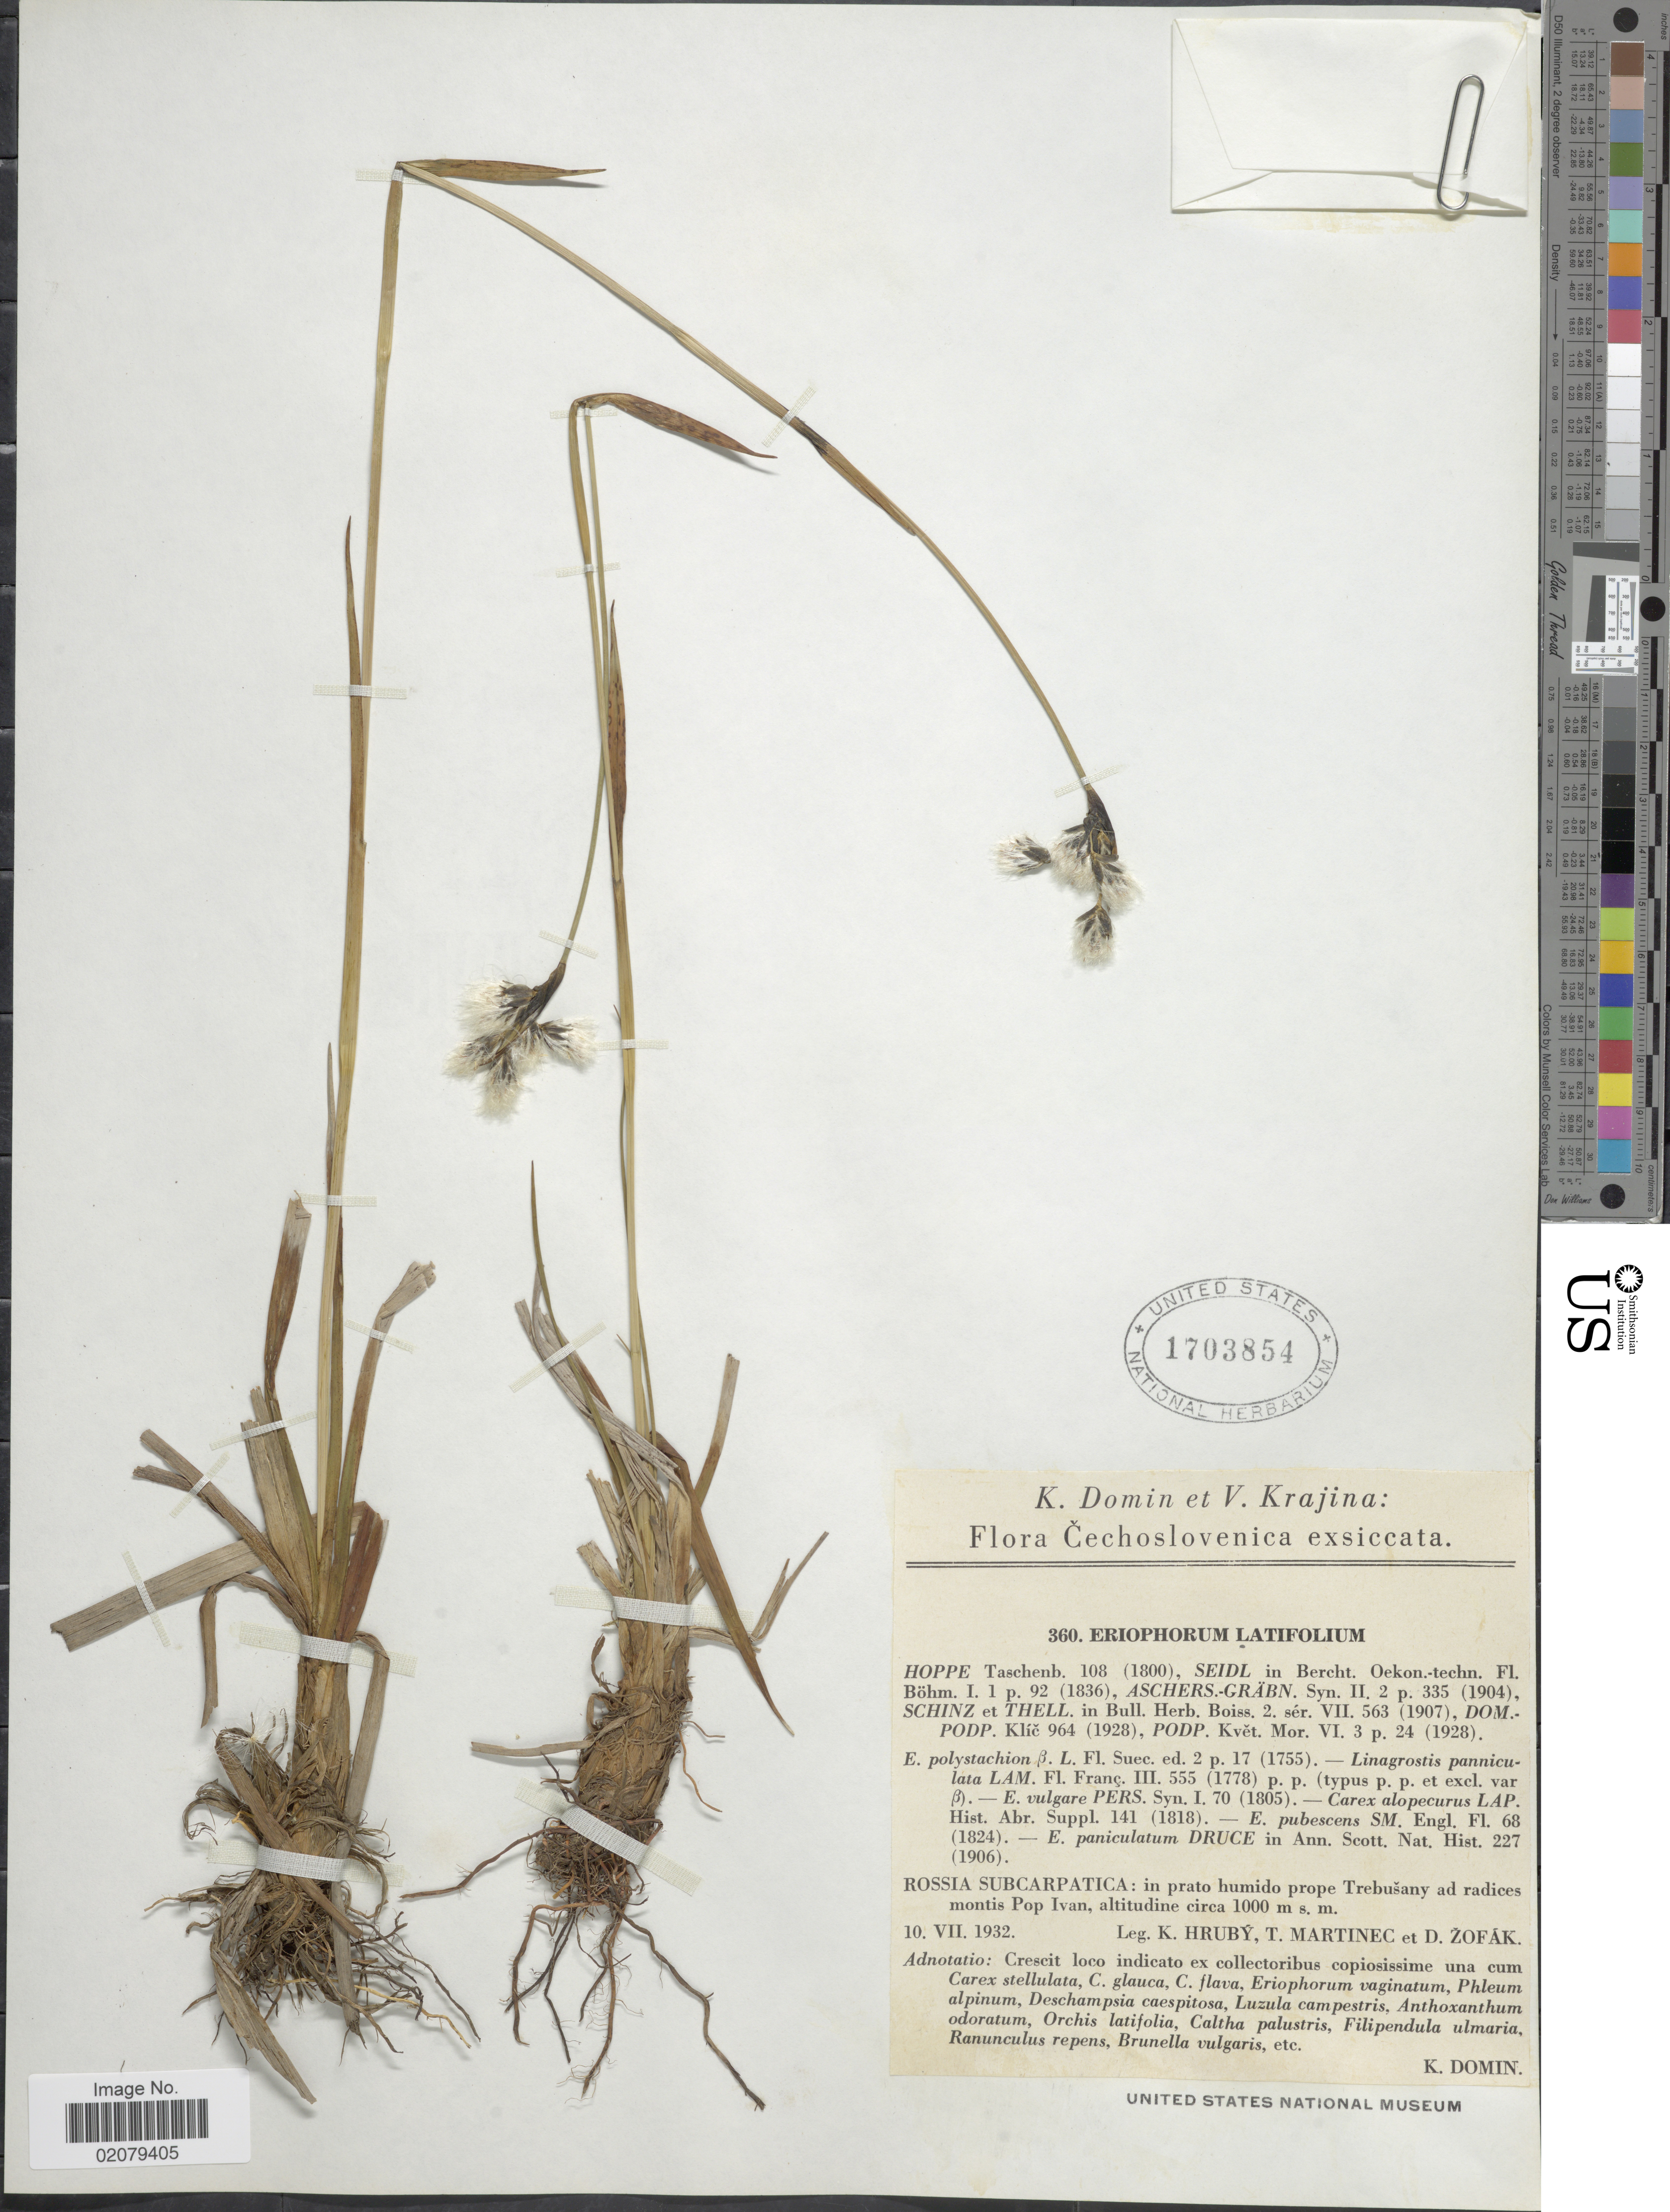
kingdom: Plantae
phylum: Tracheophyta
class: Liliopsida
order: Poales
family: Cyperaceae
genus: Eriophorum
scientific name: Eriophorum latifolium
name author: Hoppe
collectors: K. Hruby, T. Martinec & D. Zofak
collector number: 3360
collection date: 1932-07-10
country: Ukraine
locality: Rossia Subcarpatica: in prato humido prope Trebusany ad radices montis Pip Ivan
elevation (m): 1000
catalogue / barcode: US 1703854